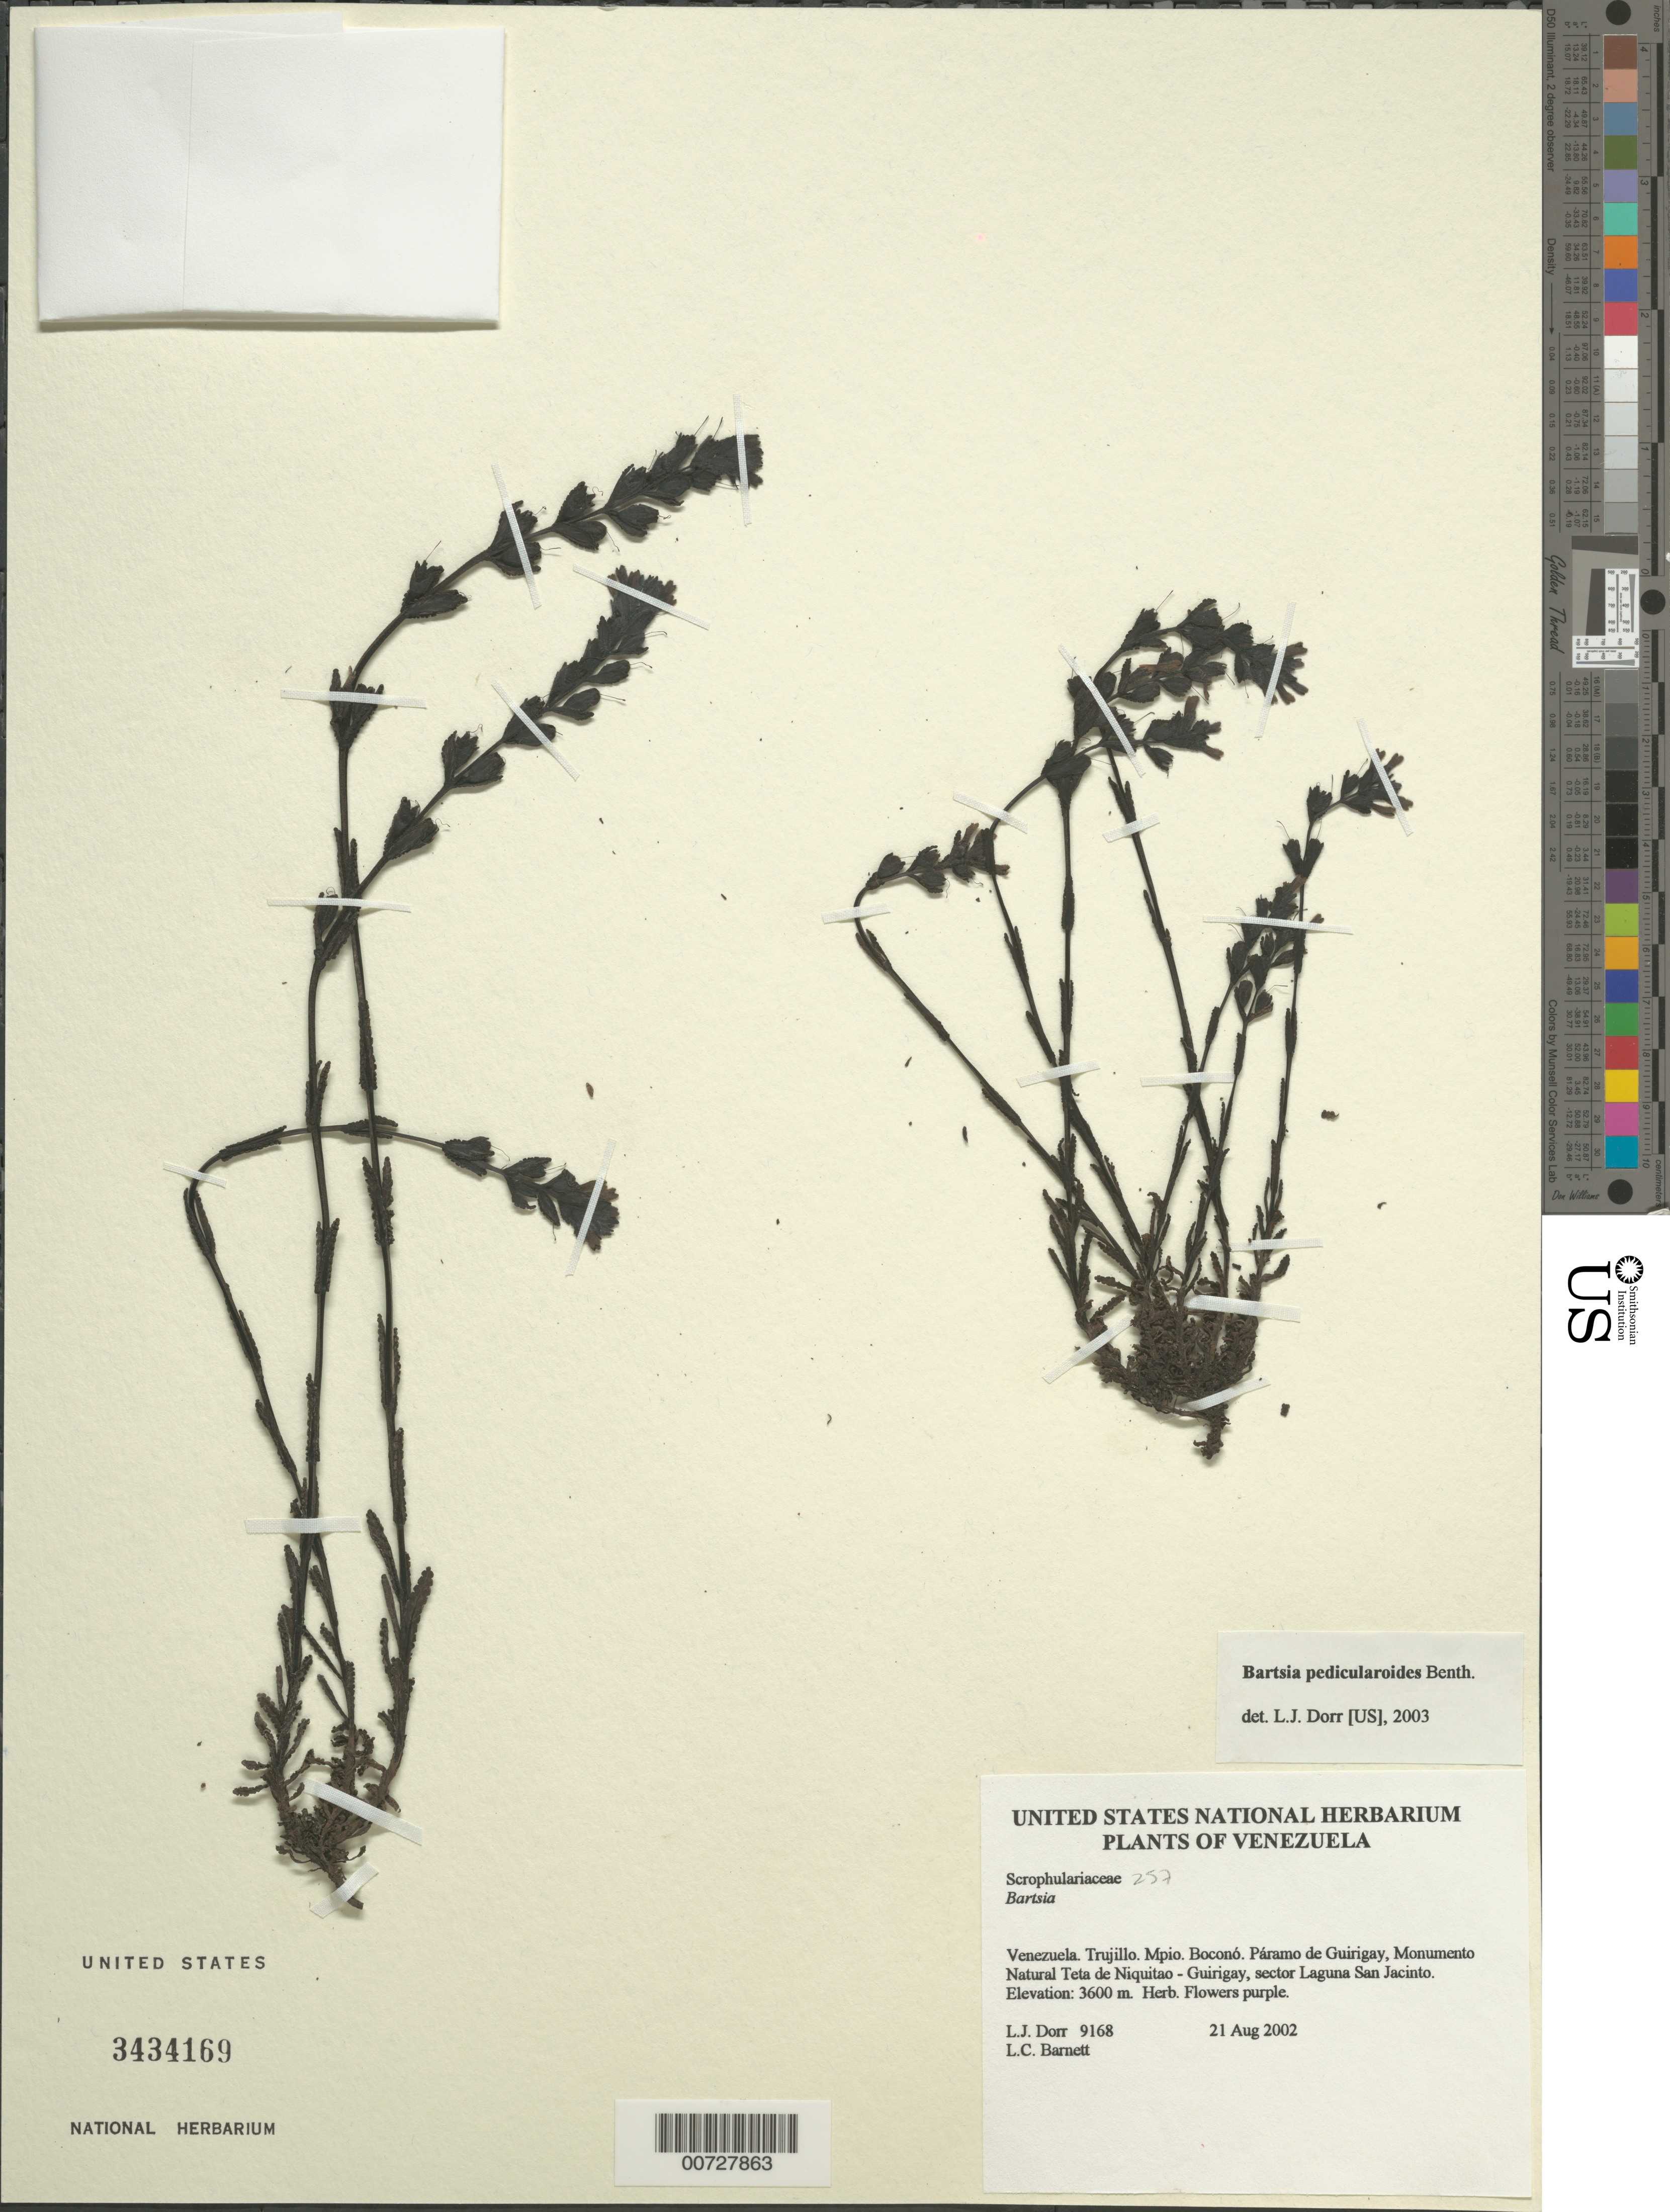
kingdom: Plantae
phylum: Tracheophyta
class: Magnoliopsida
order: Lamiales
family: Orobanchaceae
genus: Bartsia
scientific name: Bartsia pedicularoides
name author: Benth.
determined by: Dorr, L. J., (BOT), Smithsonian Institution - National Museum of Natural History (UNITED STATES)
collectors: L. J. Dorr & L. C. Barnett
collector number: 9168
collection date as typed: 21 Aug 2002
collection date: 2002-08-21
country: Venezuela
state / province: Trujillo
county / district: Boconó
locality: Páramo de Guirigay, Monumento Natural Teta de Niquitao - Guirigay, sector Laguna San Jacinto.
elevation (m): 3600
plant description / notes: PORT, US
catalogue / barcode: US 3434169